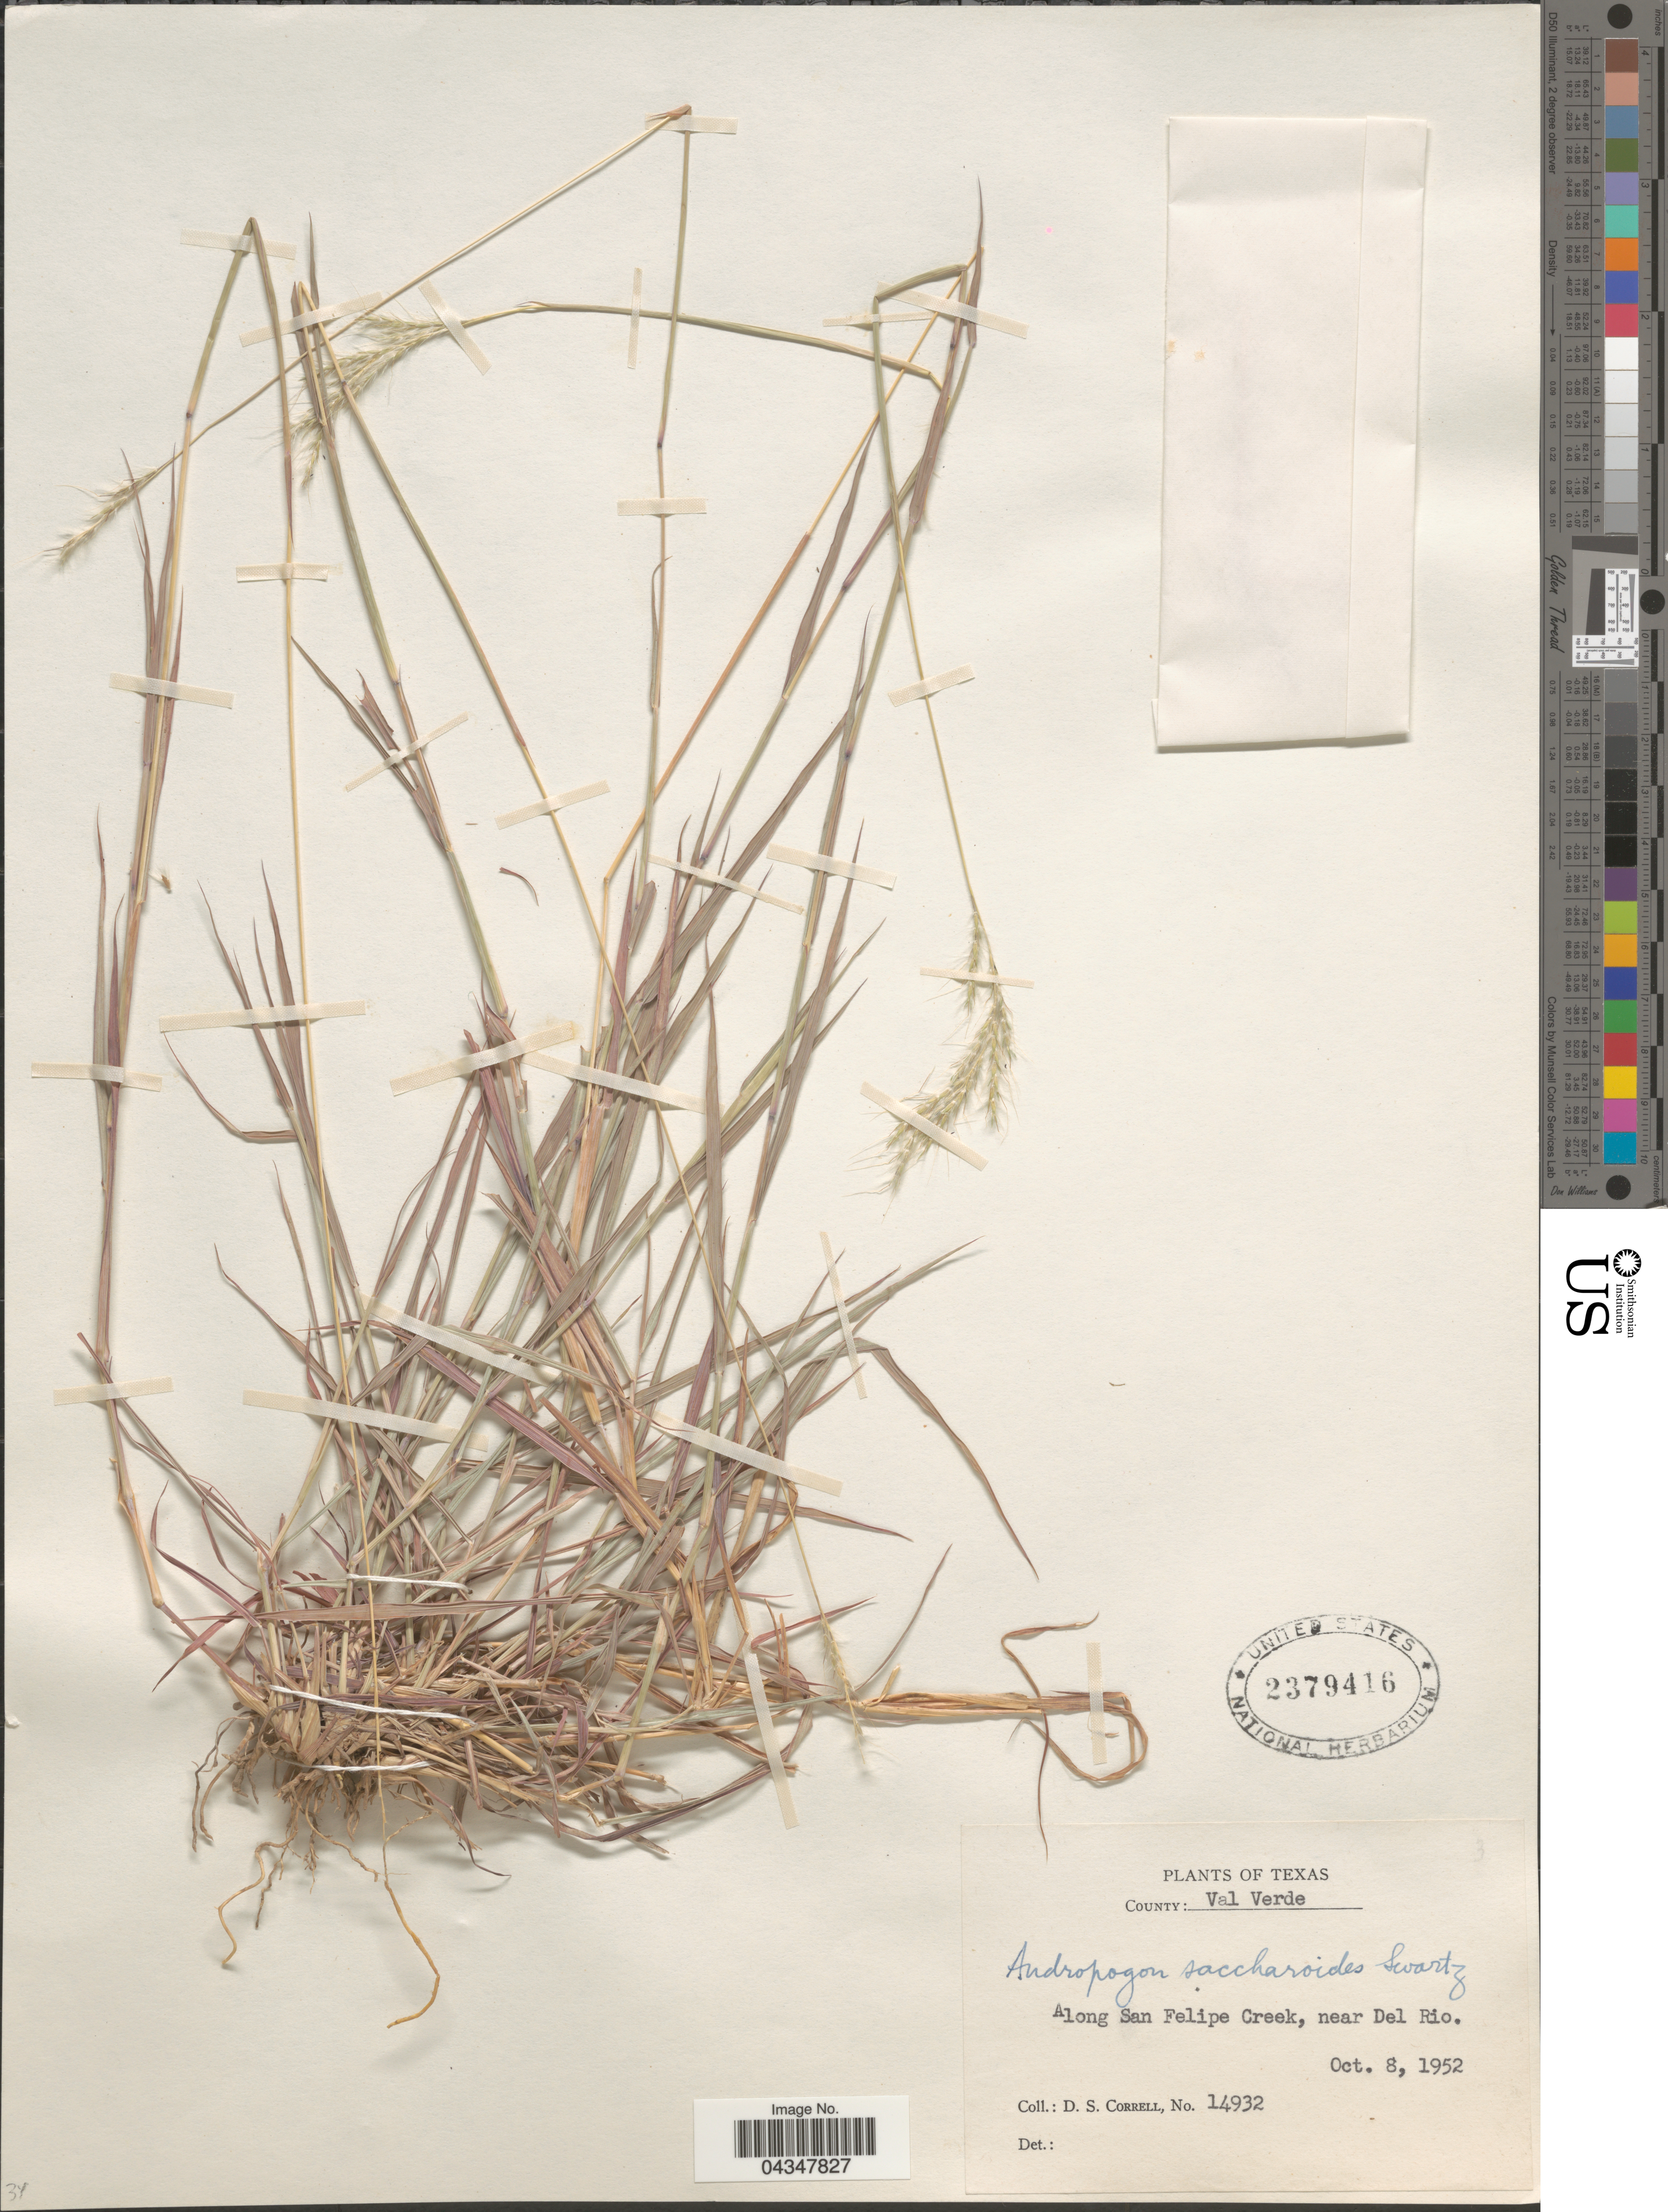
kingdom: Plantae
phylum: Tracheophyta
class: Liliopsida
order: Poales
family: Poaceae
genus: Bothriochloa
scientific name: Bothriochloa saccharoides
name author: (Sw.) Rydb.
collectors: D. S. Correll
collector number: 14932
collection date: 1952-10-08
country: United States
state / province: Texas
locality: County: Val Verde. Along San Felipe Creek, near Del Rio.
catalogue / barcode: US 2379416